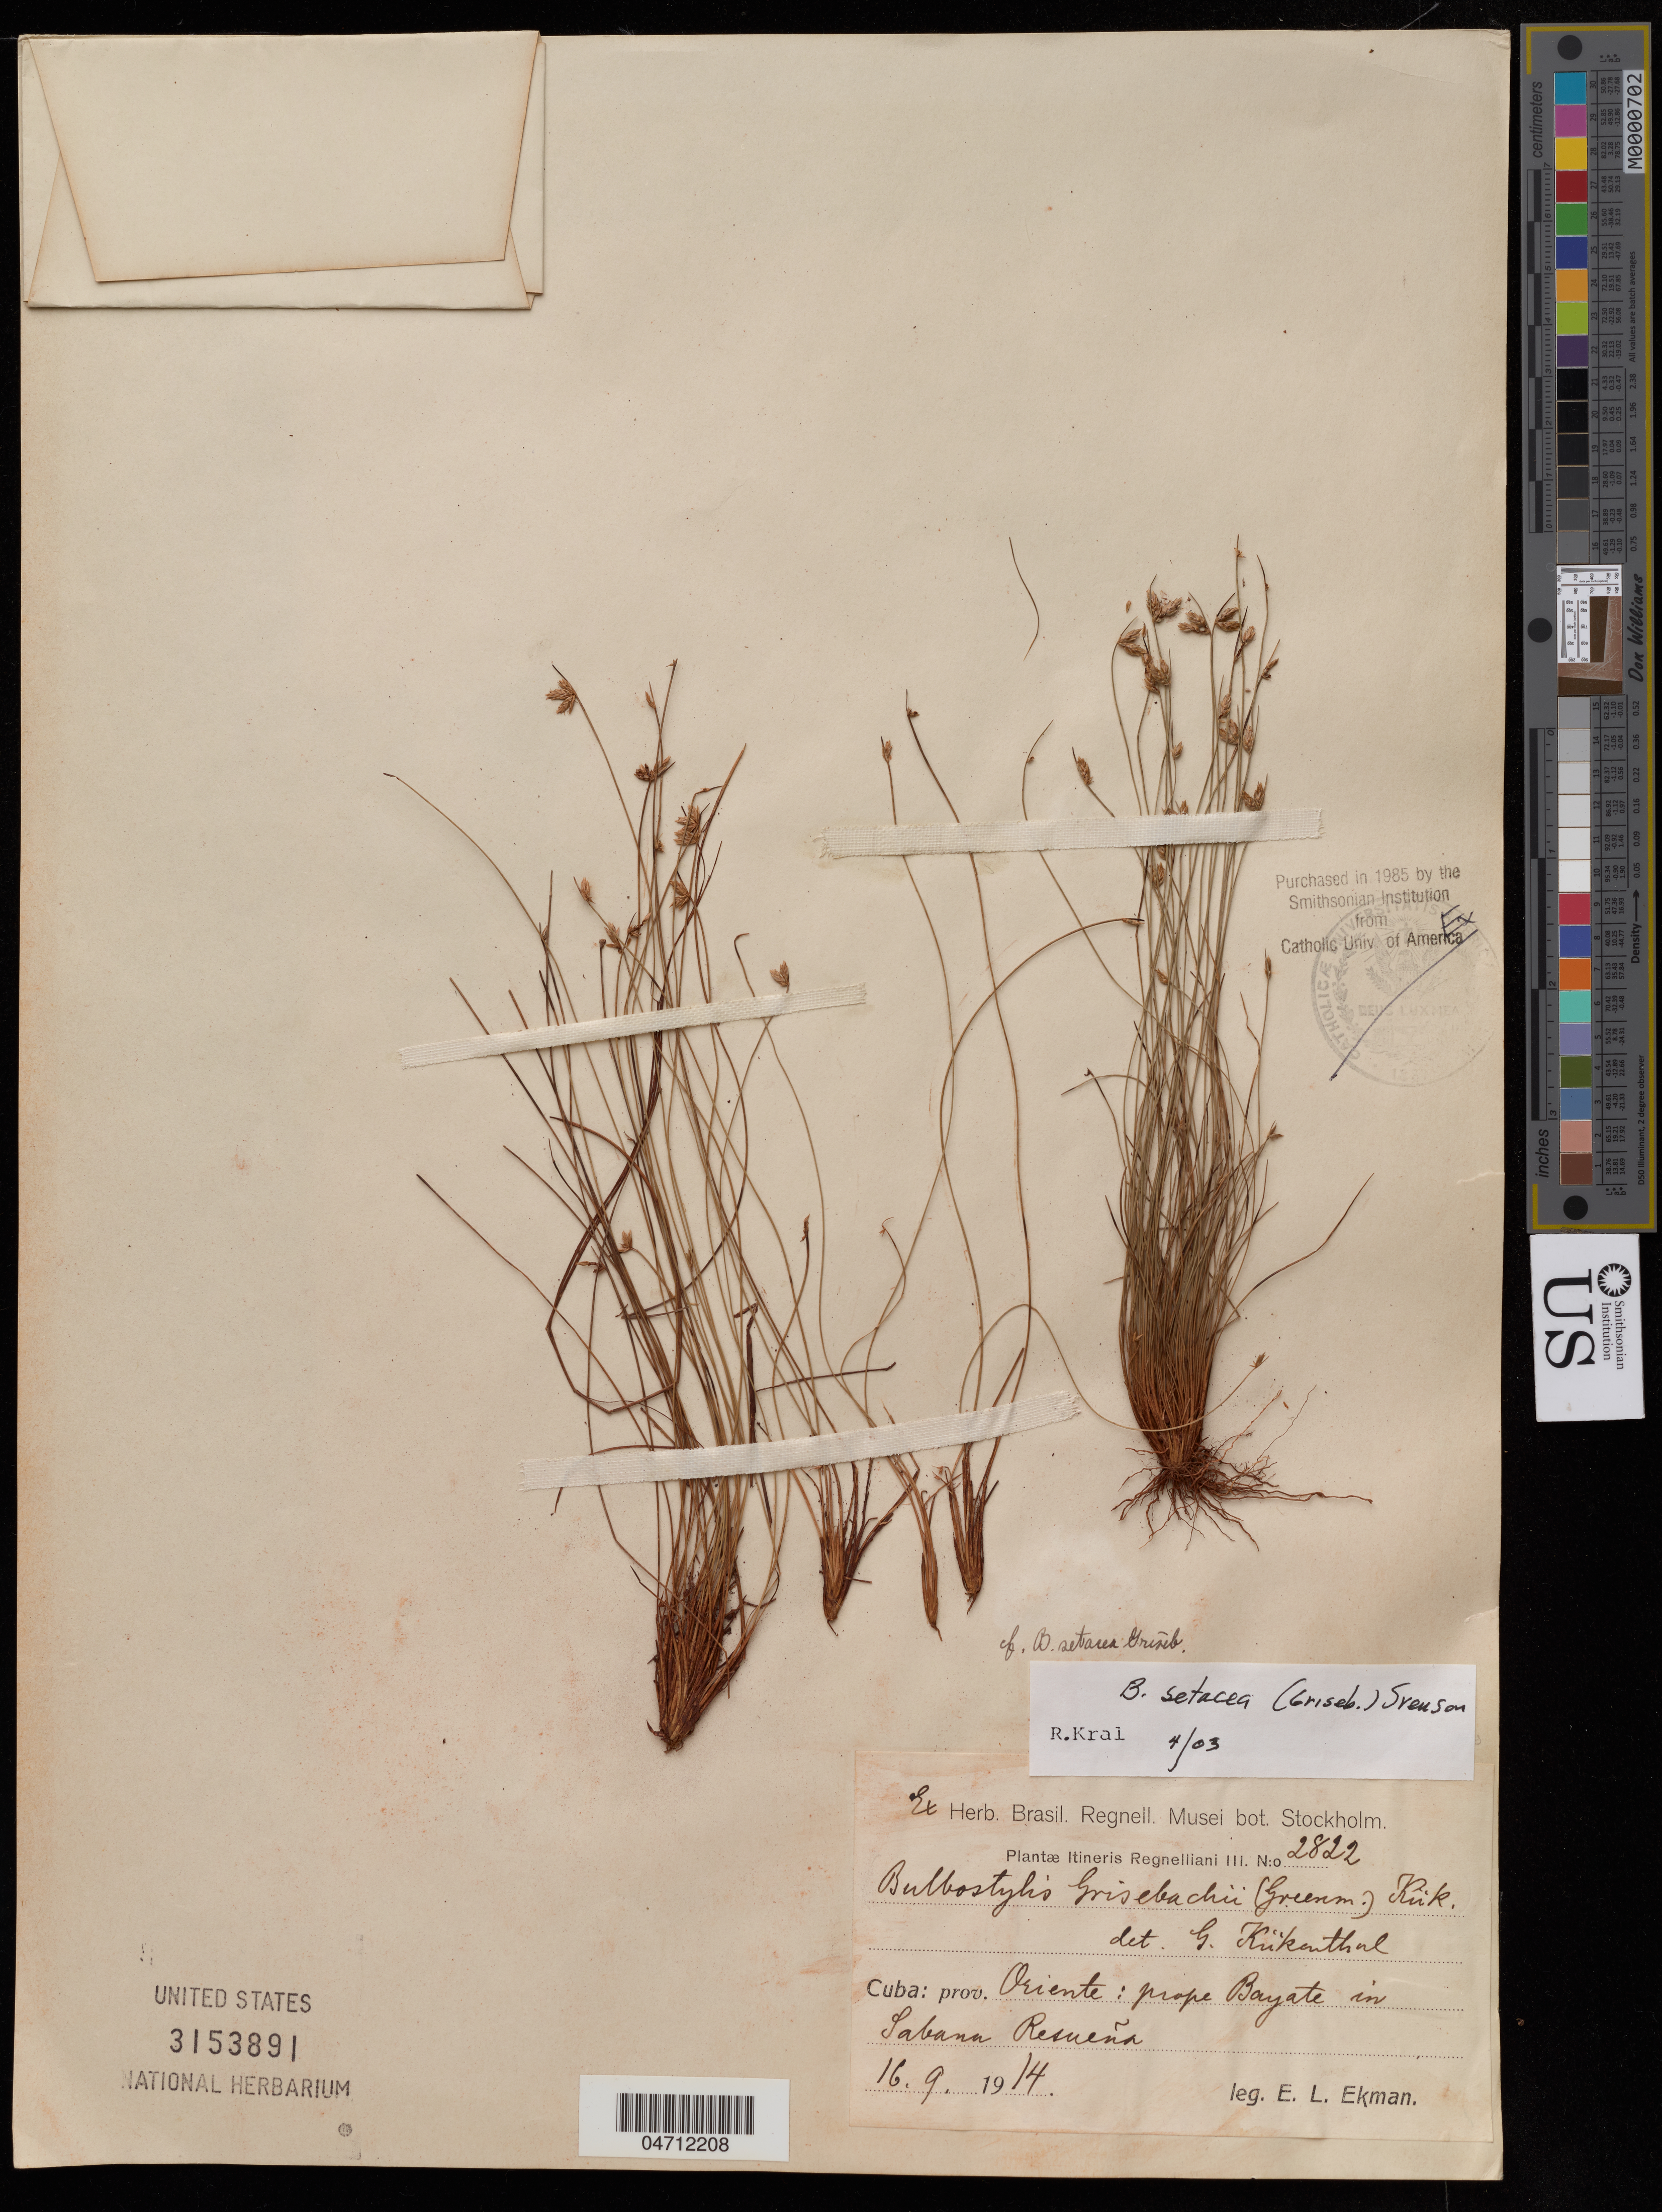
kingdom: Plantae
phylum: Tracheophyta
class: Liliopsida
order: Poales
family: Cyperaceae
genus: Bulbostylis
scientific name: Bulbostylis setacea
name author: (Griseb.) Svenson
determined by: Kral, Robert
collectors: E. L. Ekman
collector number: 2822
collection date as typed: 16 Sep 1914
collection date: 1914-09-16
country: Cuba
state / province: Oriente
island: Cuba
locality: Prope Bayate, in Sabana Resueña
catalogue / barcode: US 3153891